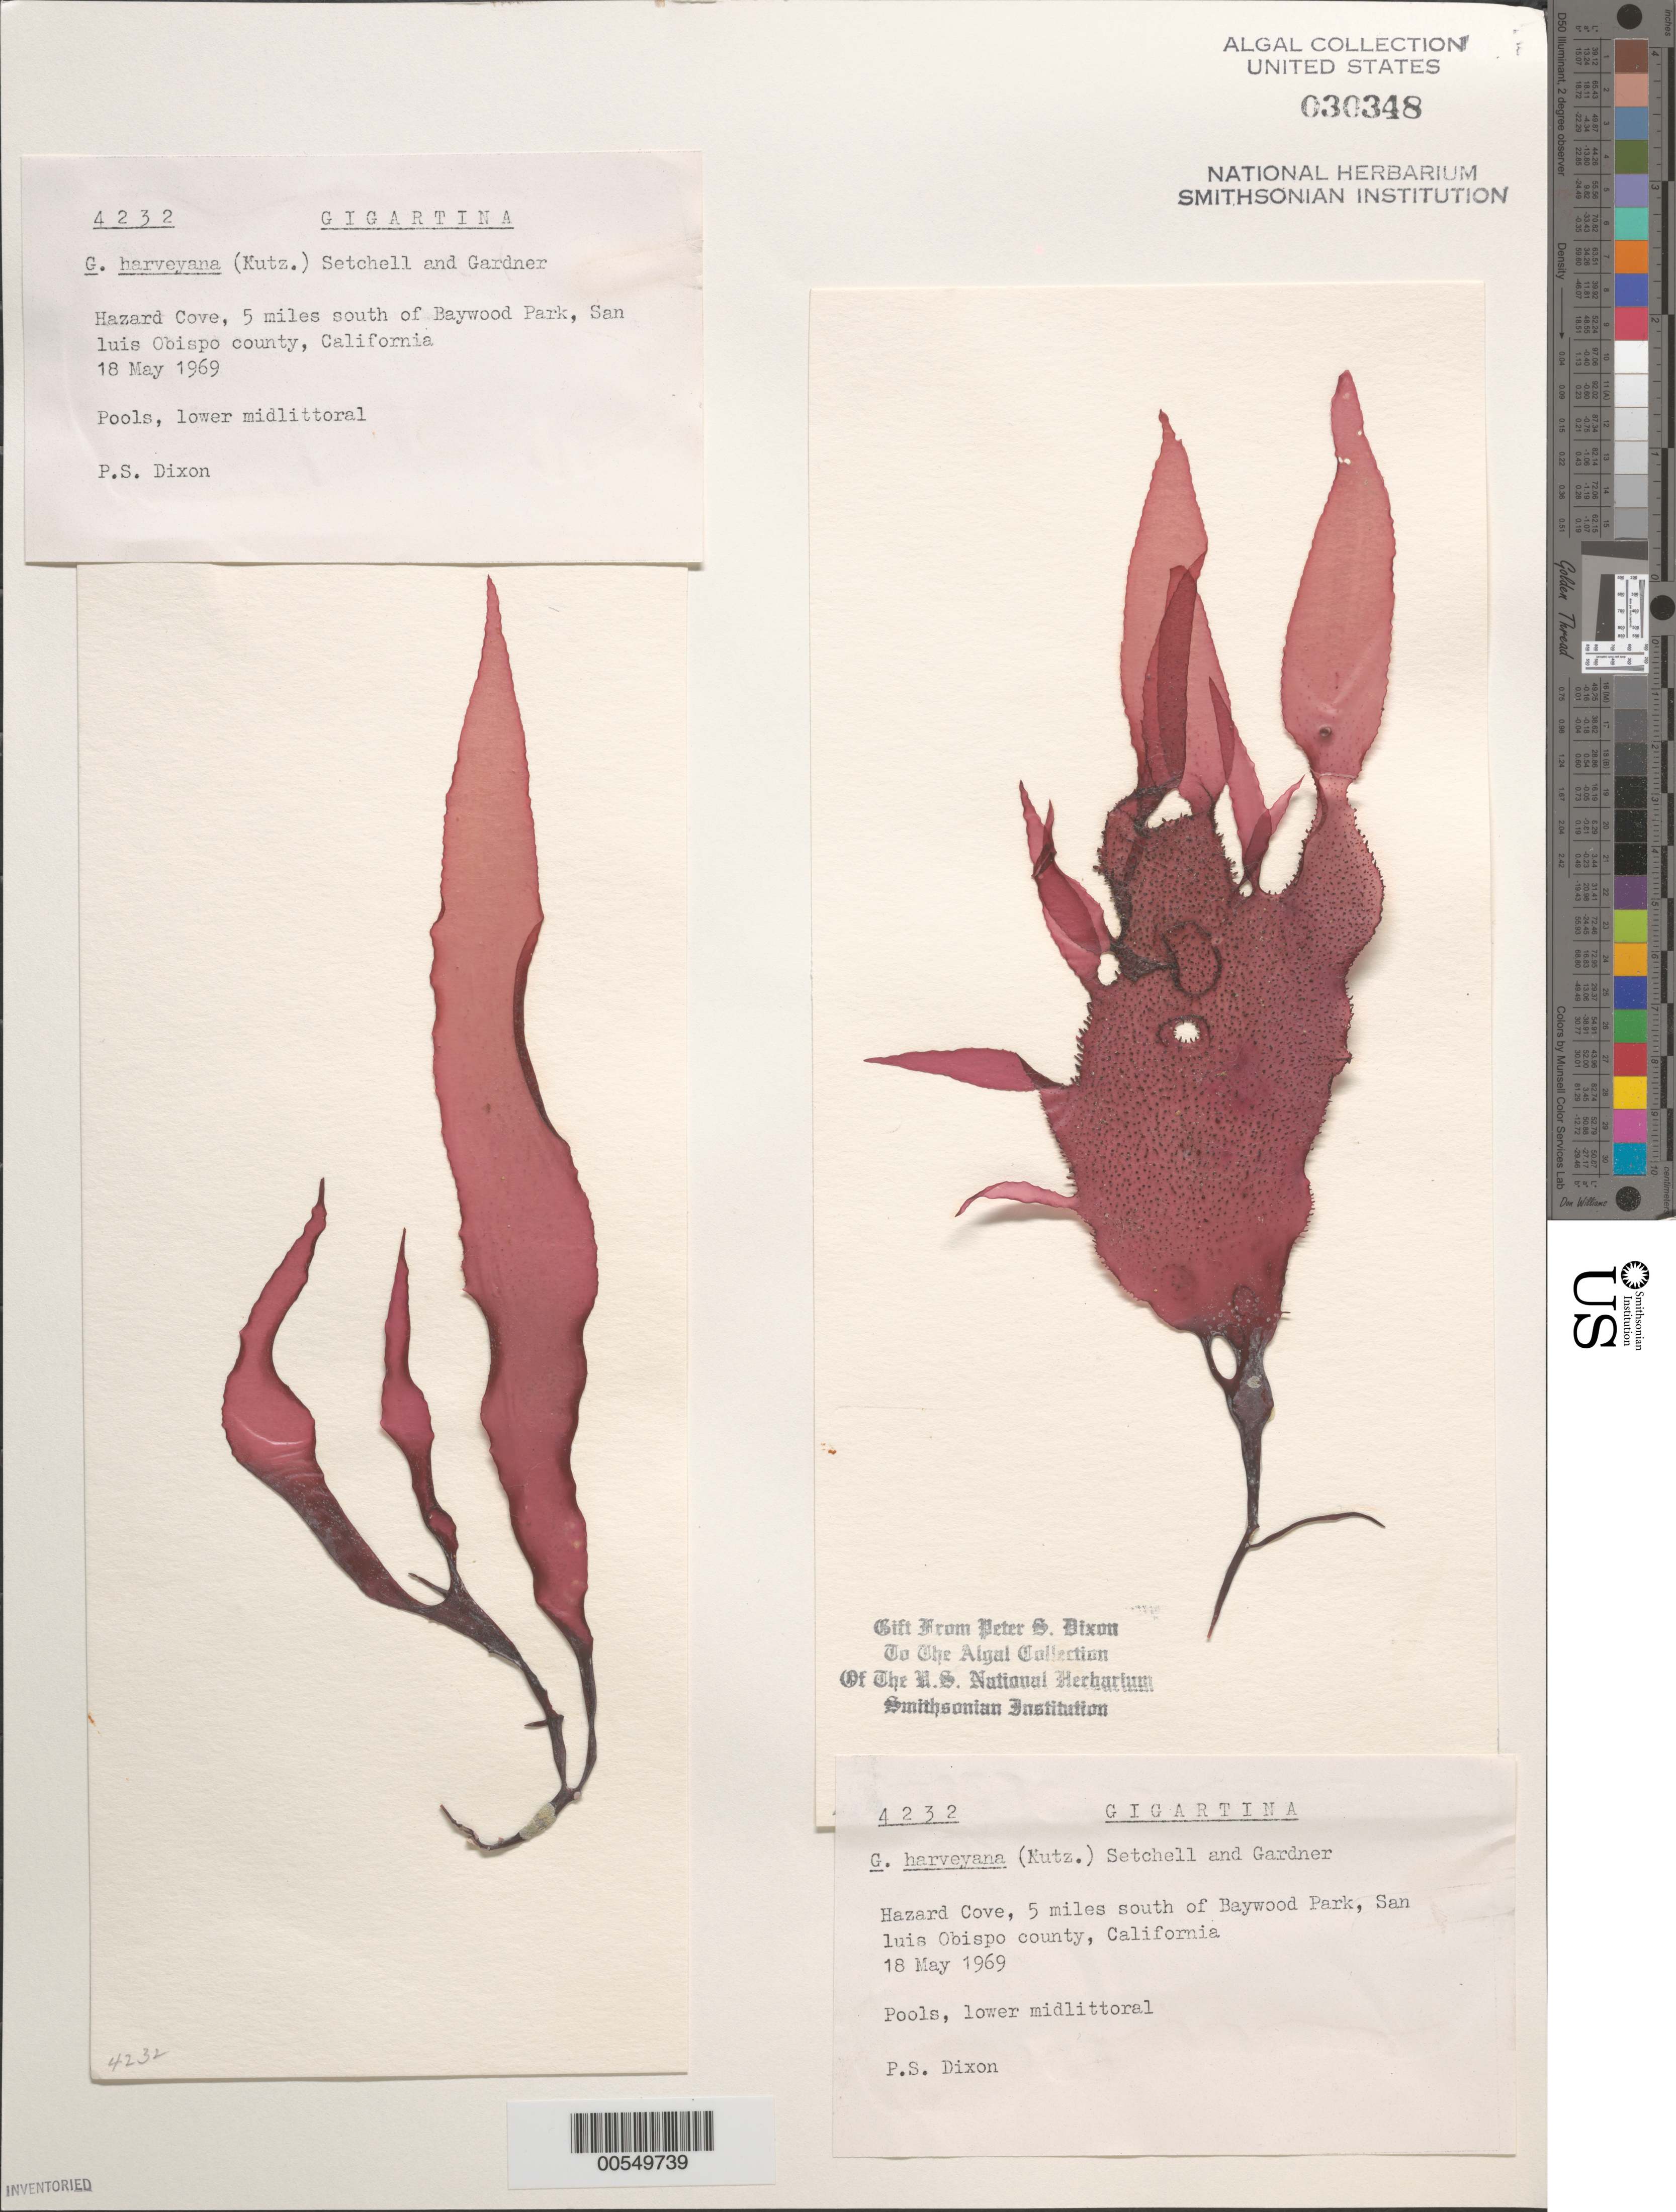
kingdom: Plantae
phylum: Rhodophyta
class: Florideophyceae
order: Gigartinales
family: Gigartinaceae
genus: Chondracanthus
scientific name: Chondracanthus harveyanus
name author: (Kütz.) Guiry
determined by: Algae name updating Project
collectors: P. S. Dixon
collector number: PSD 4232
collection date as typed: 18 May 1969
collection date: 1969-05-18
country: United States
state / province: California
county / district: San Luis Obispo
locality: Hazard Cove, 5 miles south of Baywood Park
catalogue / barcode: US 30348